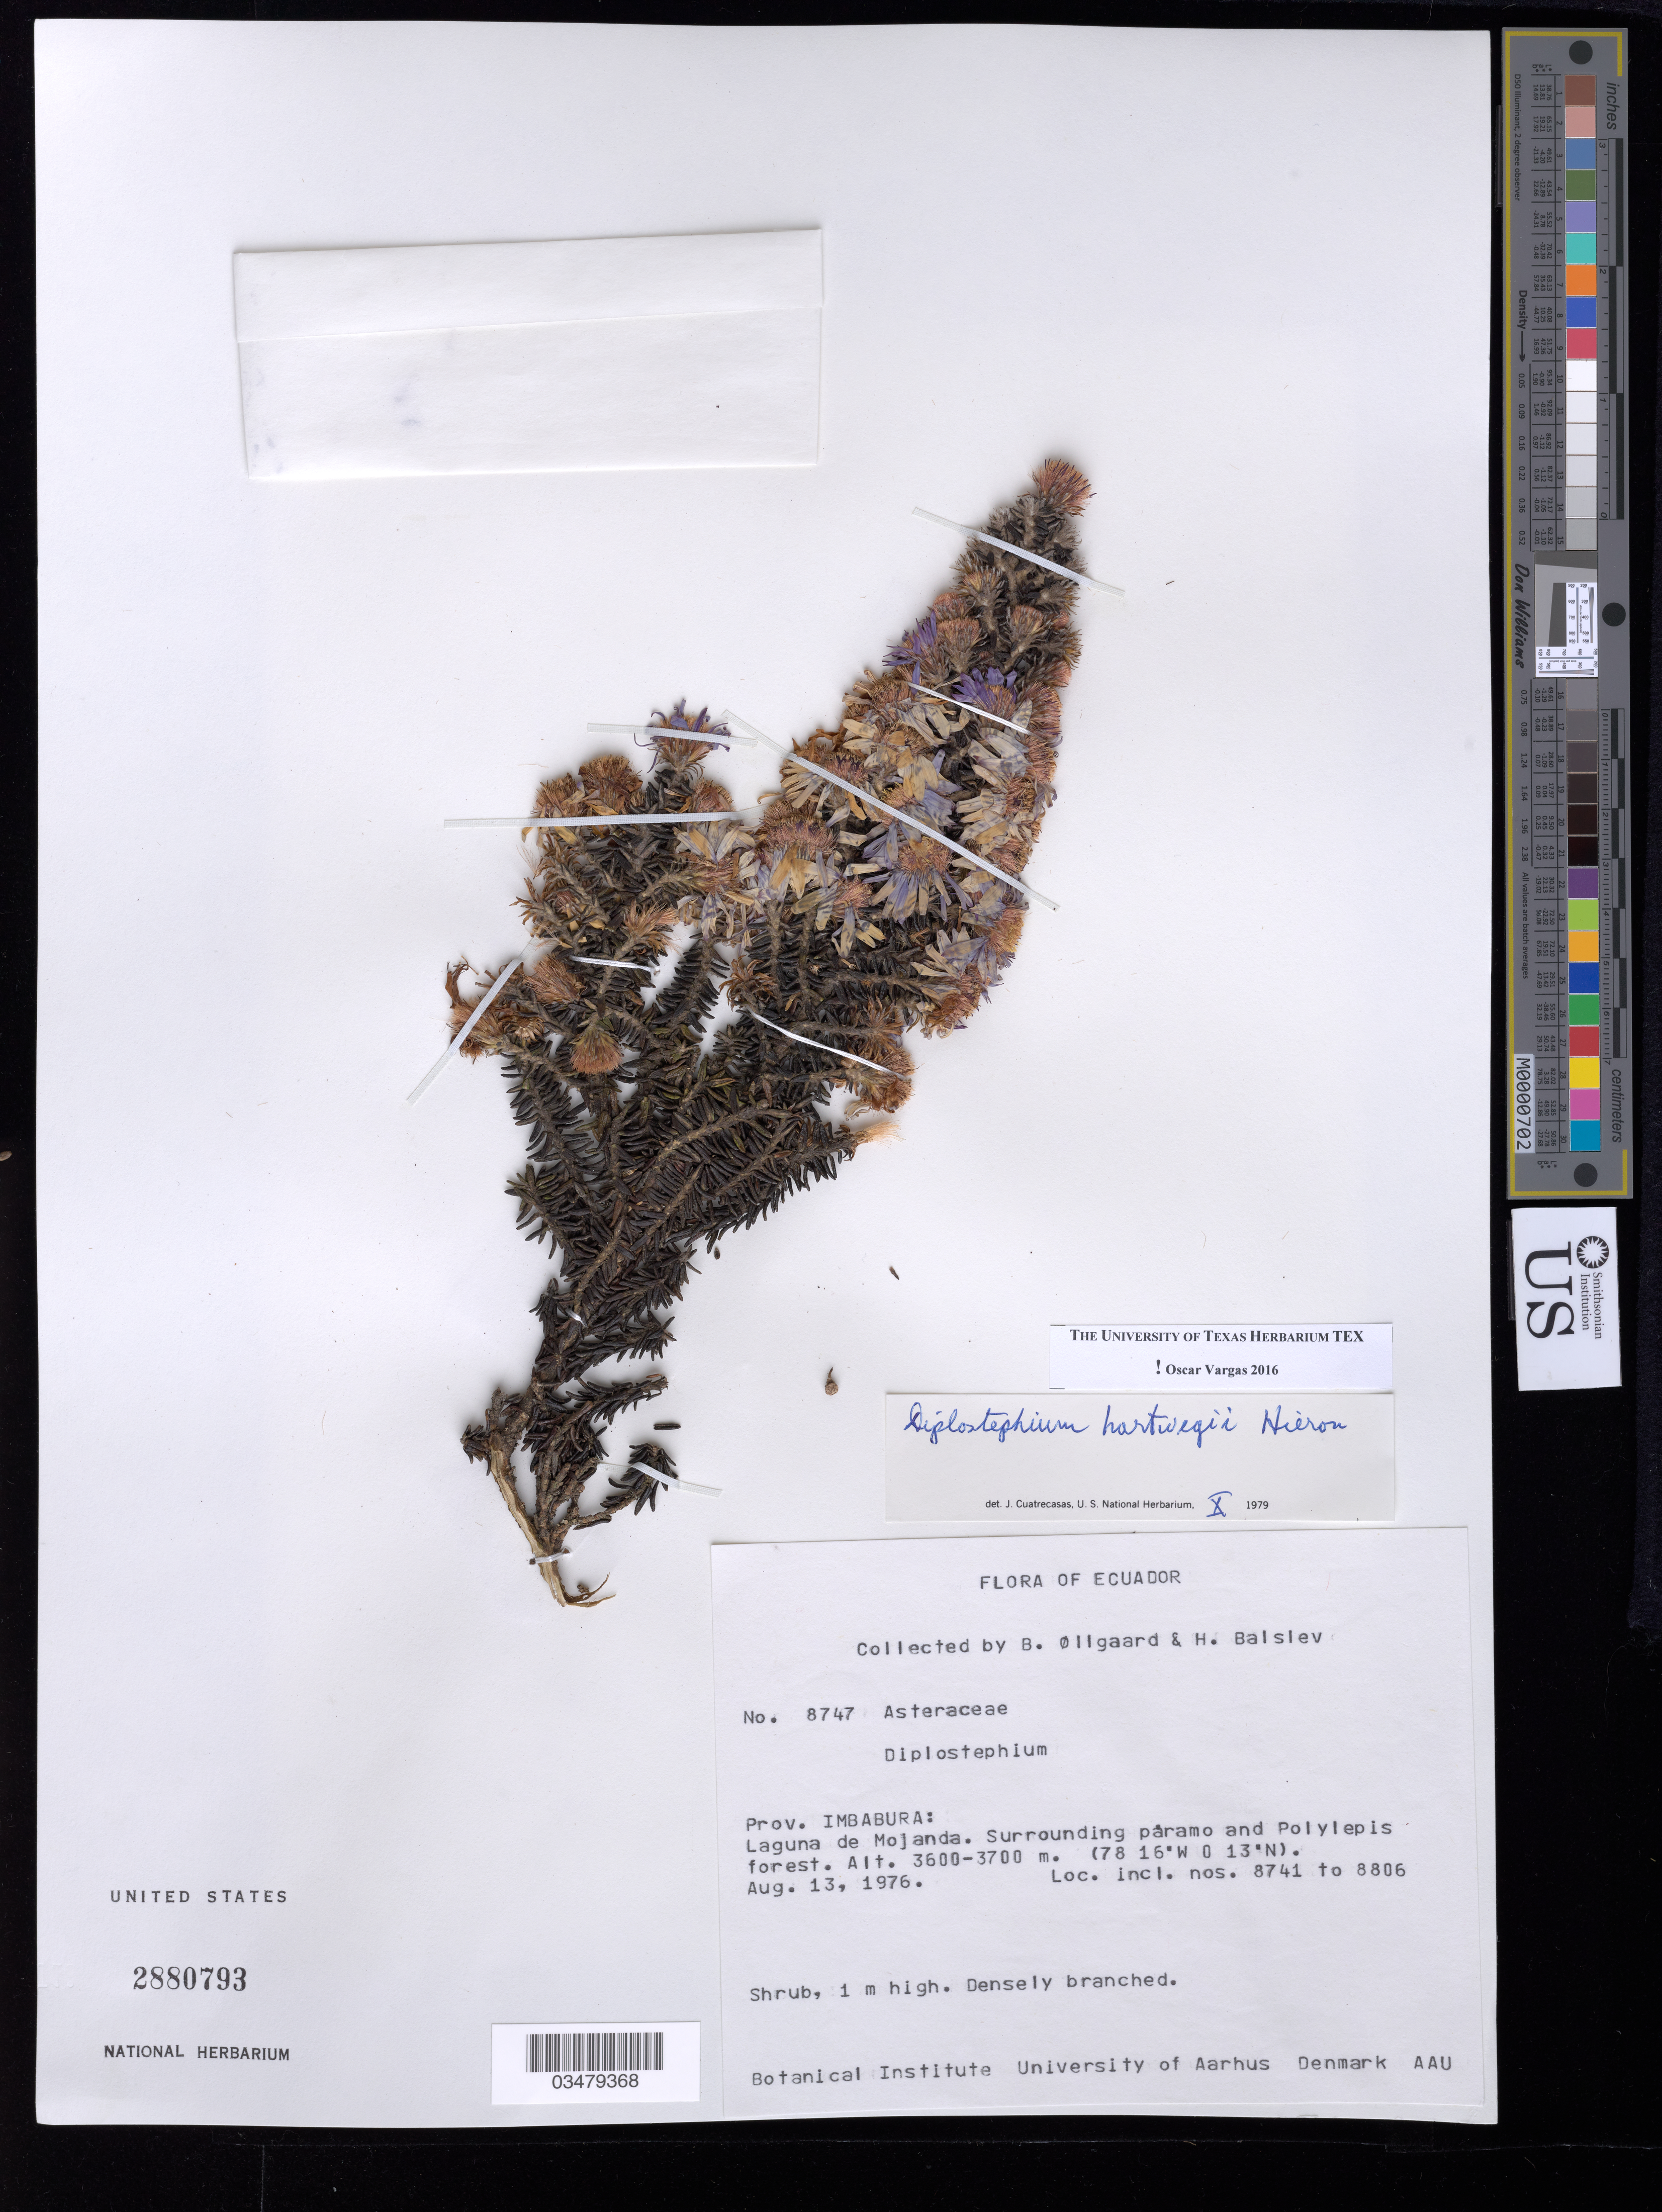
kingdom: Plantae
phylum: Tracheophyta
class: Magnoliopsida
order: Asterales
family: Asteraceae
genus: Diplostephium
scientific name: Diplostephium hartwegii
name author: Hieron.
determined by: Vargas, Oscar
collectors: B. Øllgaard & H. Balslev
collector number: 8747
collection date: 1976-08-13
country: Ecuador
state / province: Imbabura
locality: Laguna de Mojanda.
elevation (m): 3600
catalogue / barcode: US 2880793